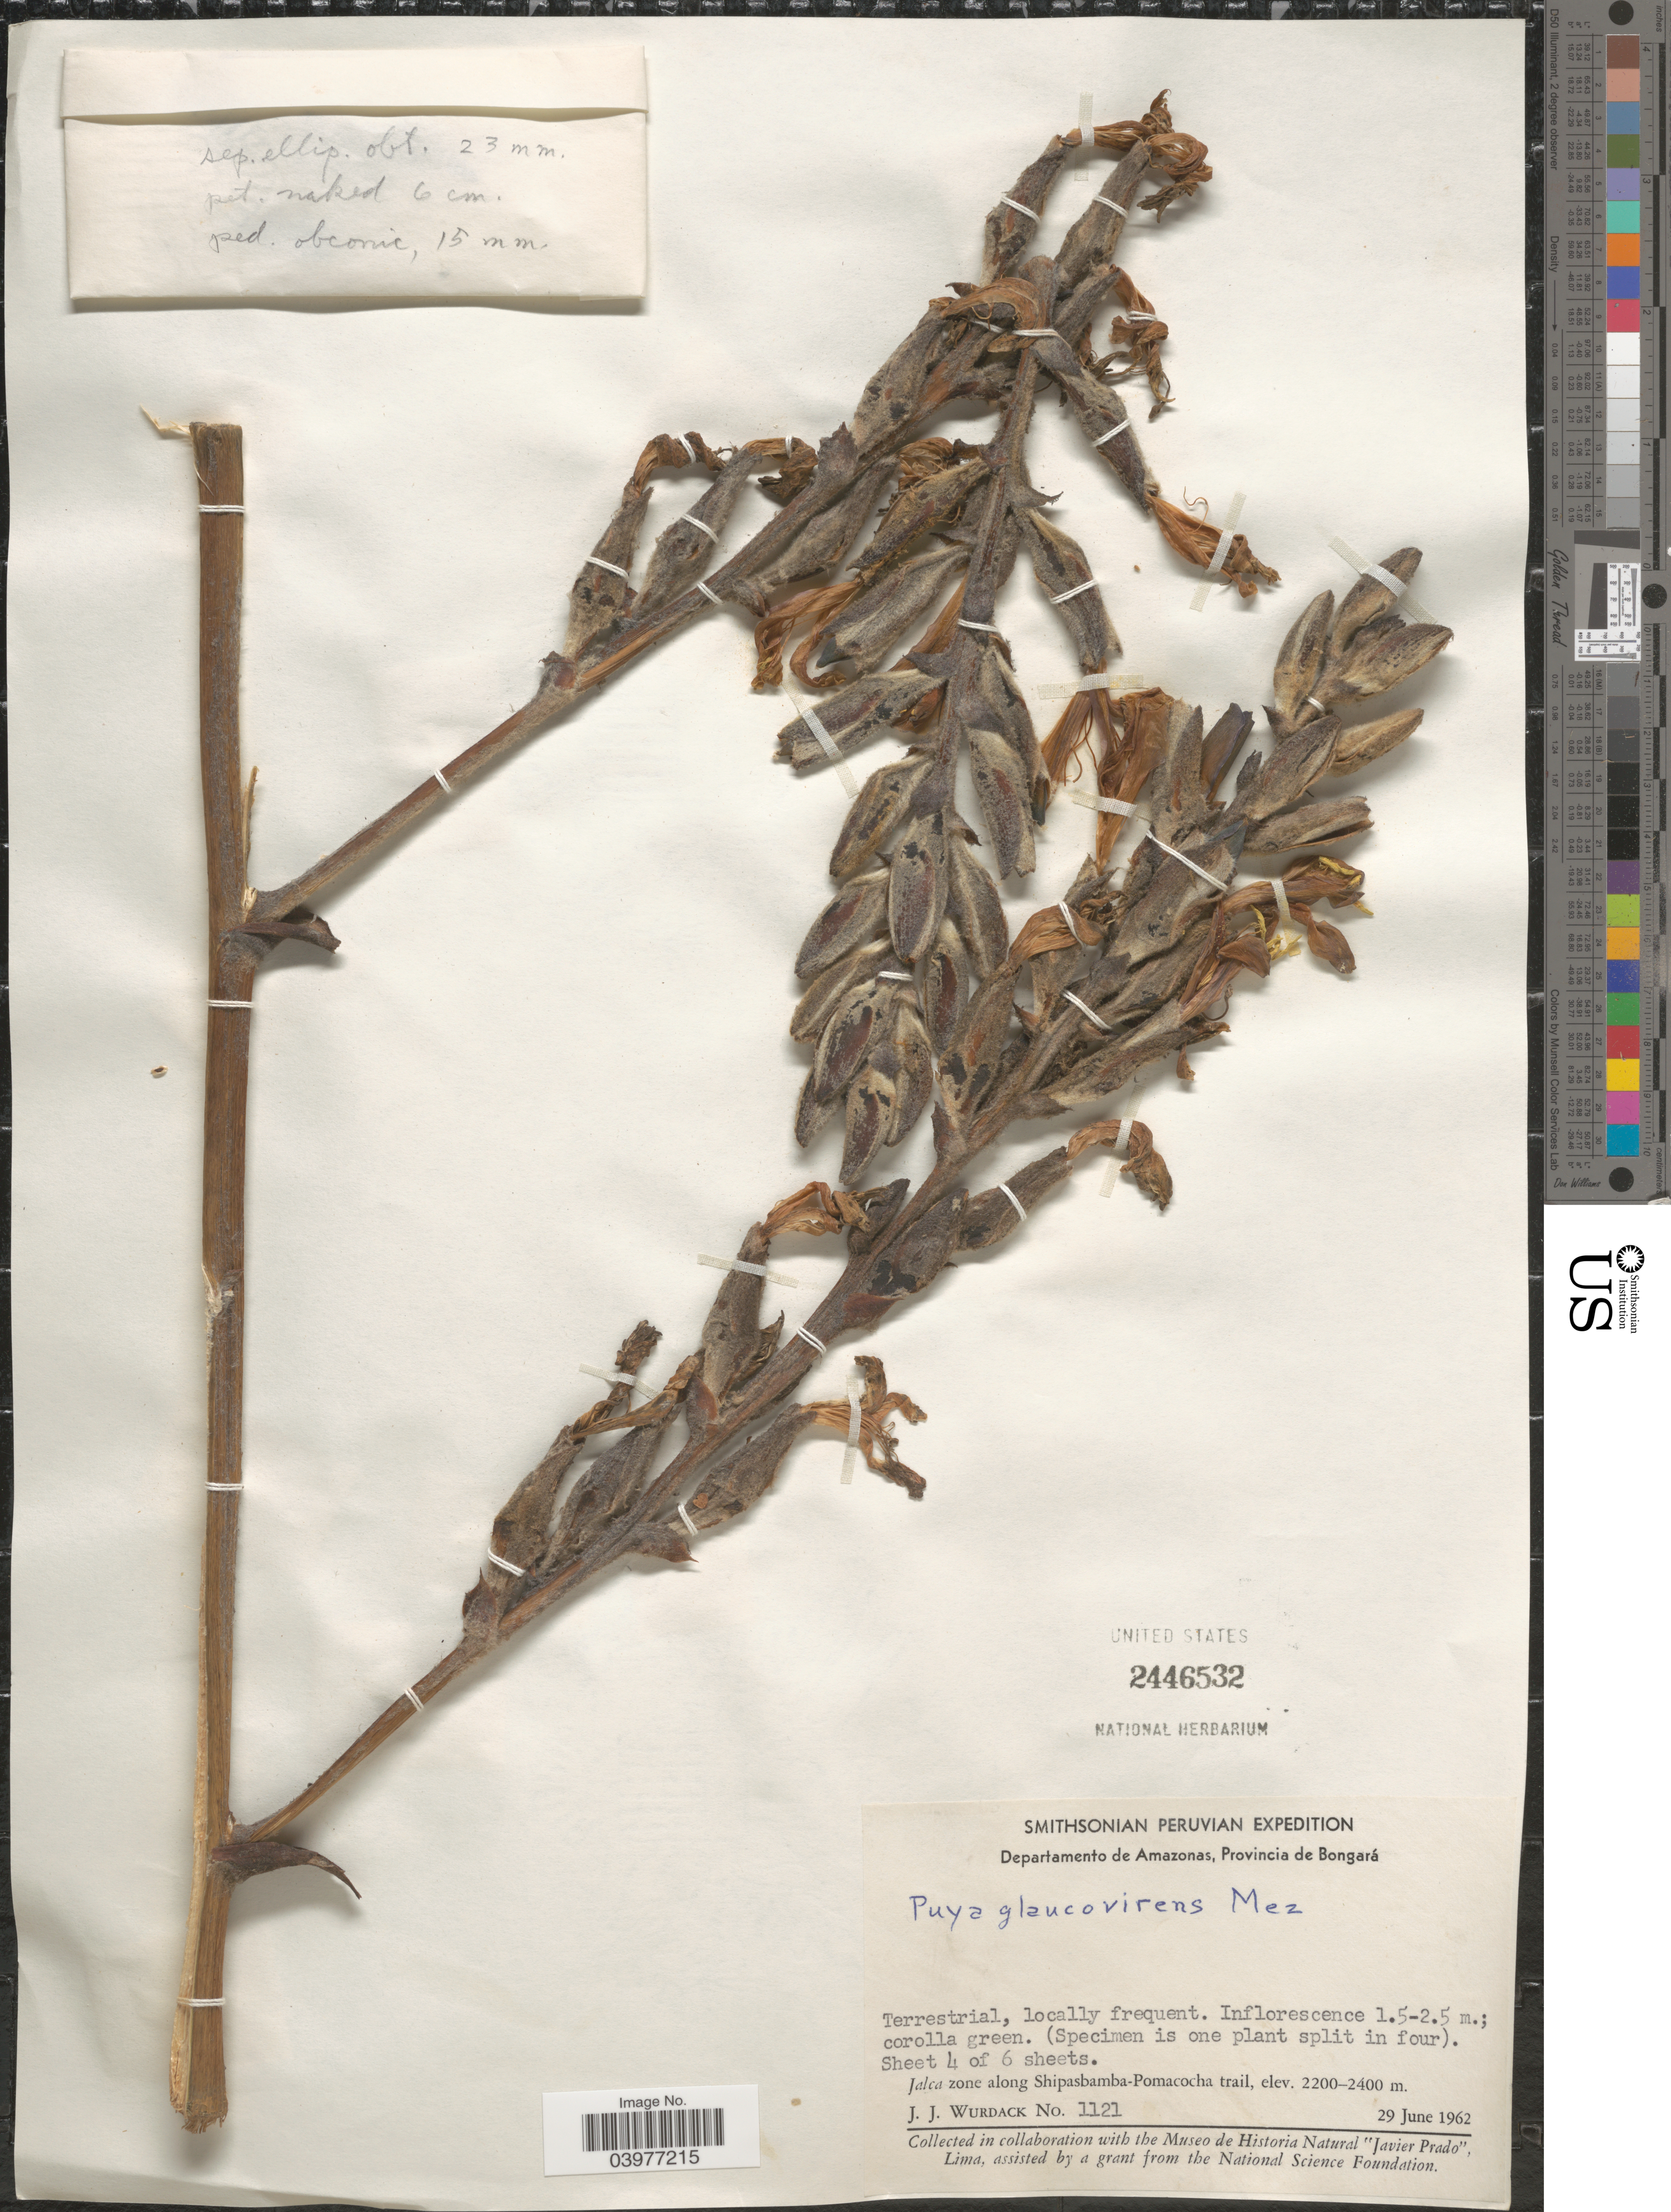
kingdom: Plantae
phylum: Tracheophyta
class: Liliopsida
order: Poales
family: Bromeliaceae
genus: Puya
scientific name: Puya glaucovirens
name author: Mez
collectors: J. J. Wurdack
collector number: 1121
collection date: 1962-06-29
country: Peru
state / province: Amazonas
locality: Departamento de Amazonas, Provincia de Bongará. Jalca zone along Shipasbamba-Pomacocha trail.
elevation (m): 2200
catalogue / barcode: US 2446532